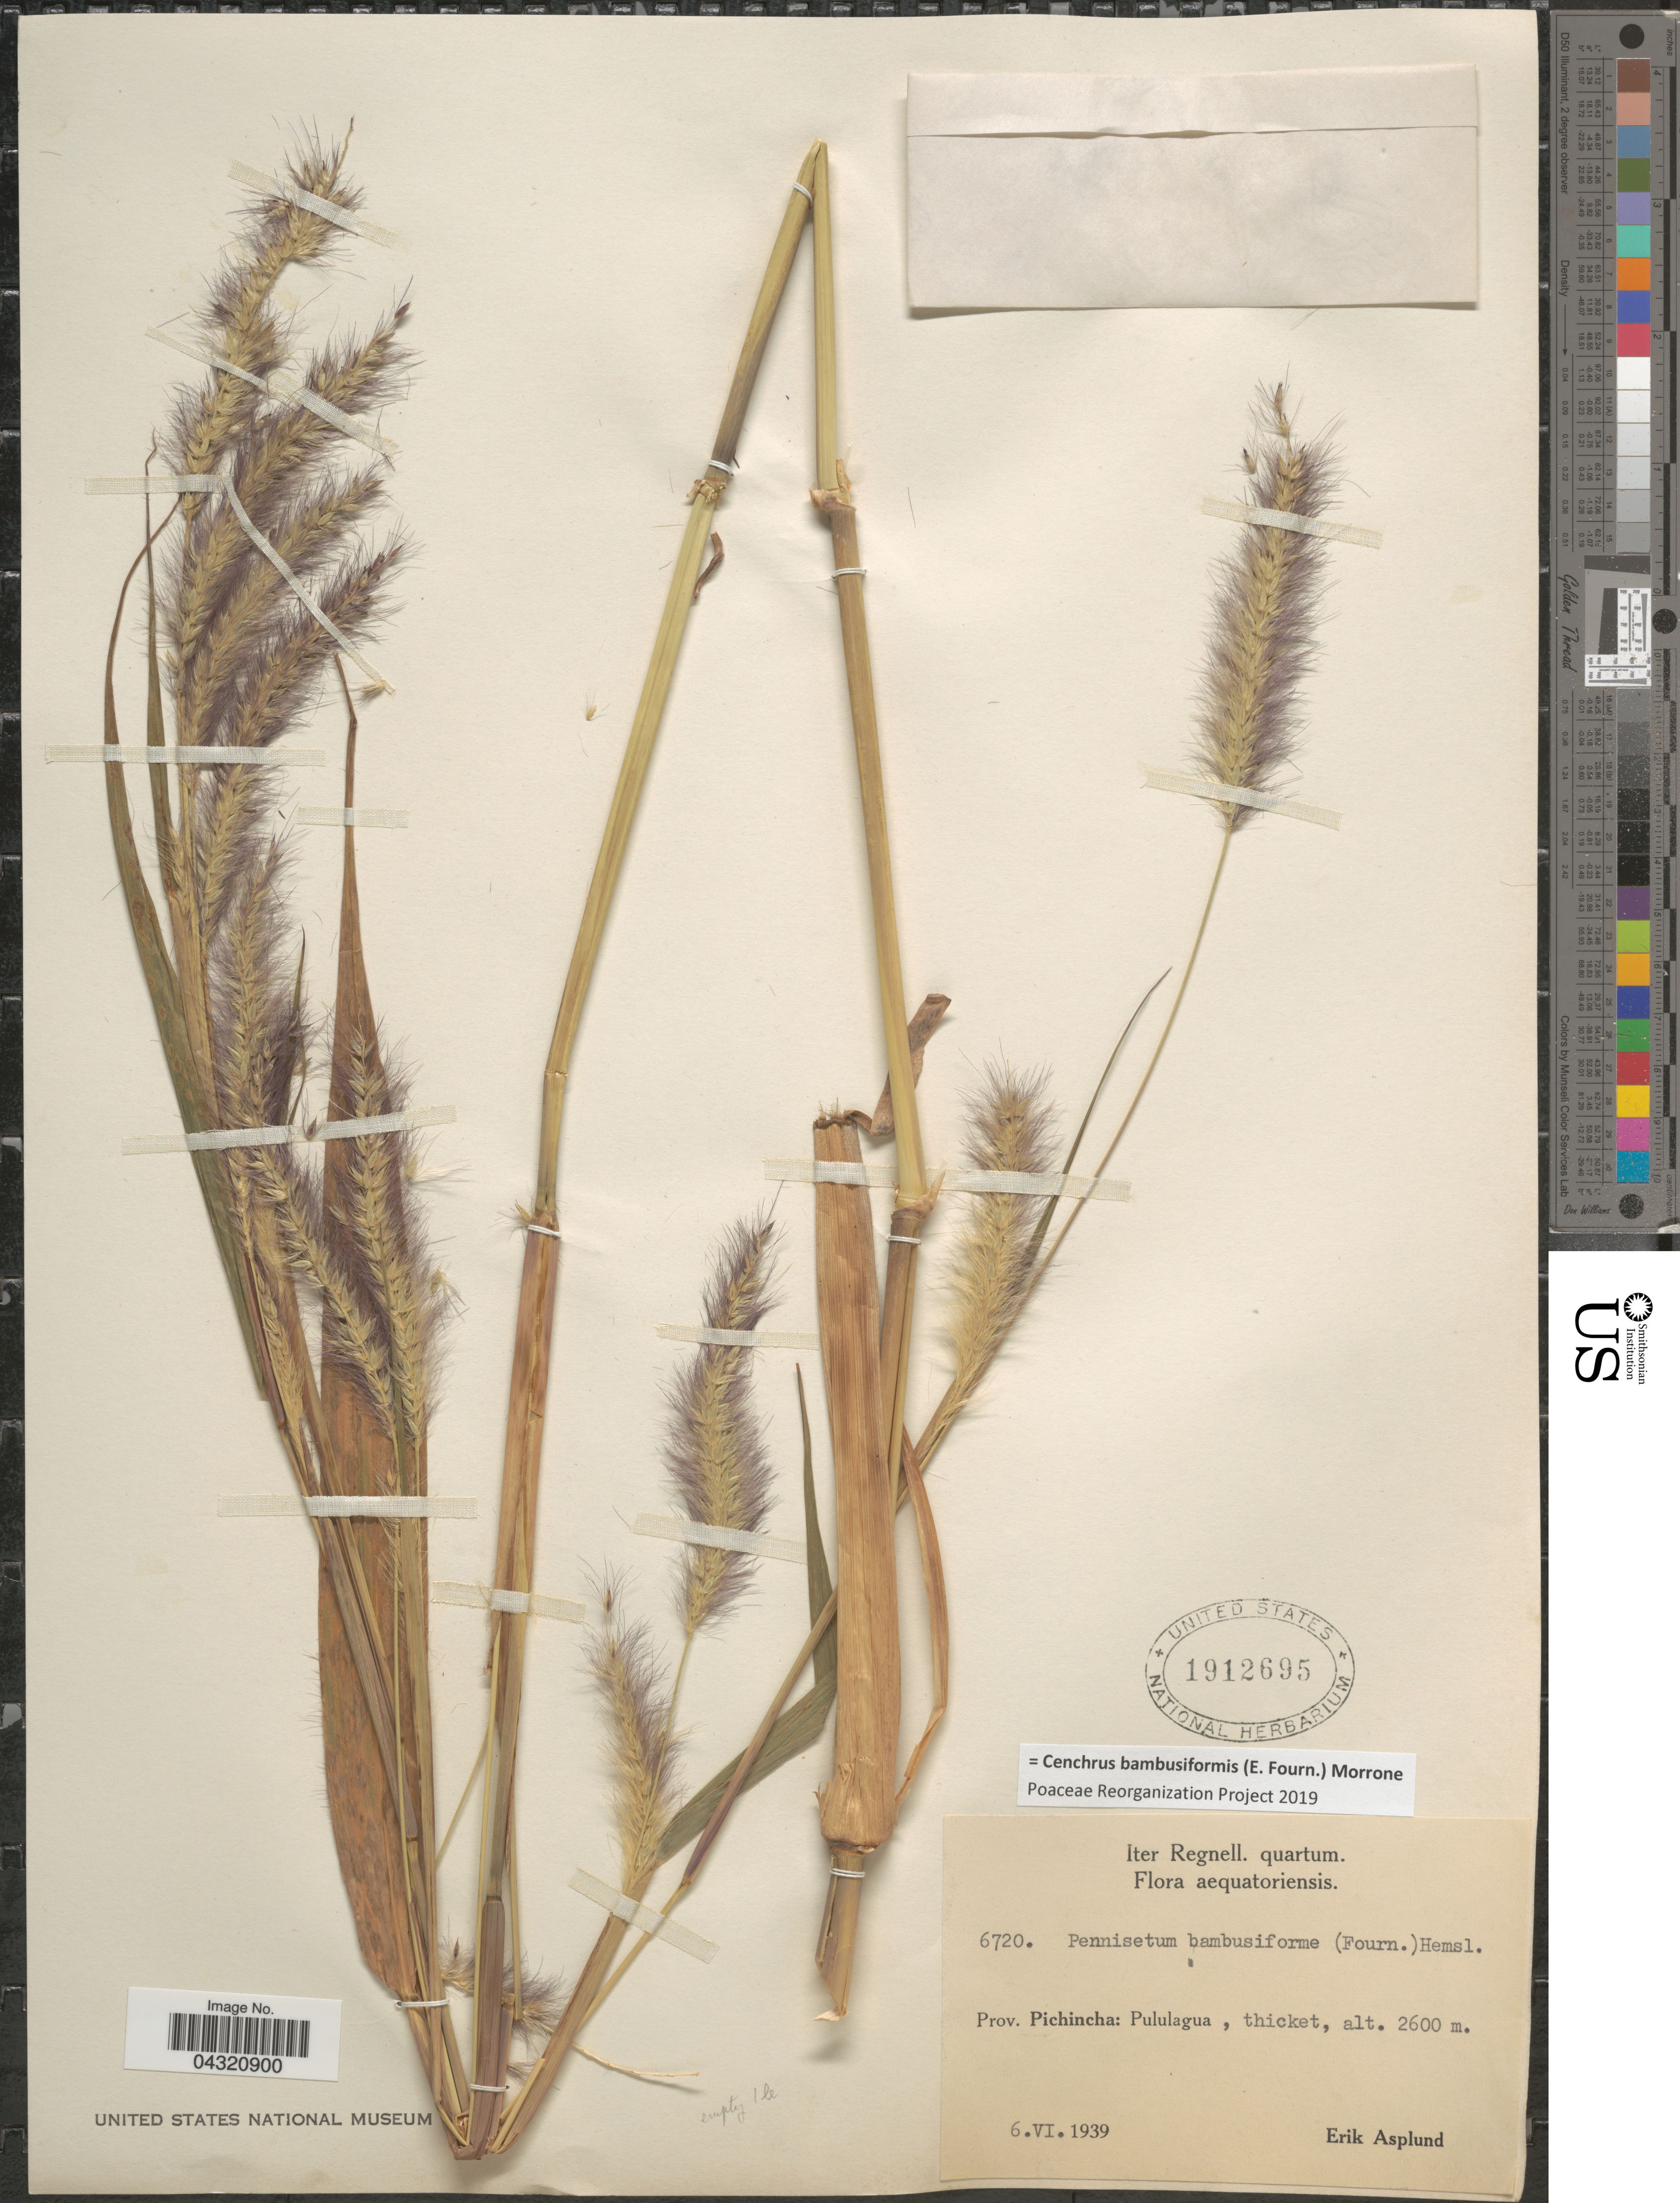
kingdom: Plantae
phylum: Tracheophyta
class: Liliopsida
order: Poales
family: Poaceae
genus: Cenchrus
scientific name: Cenchrus brownii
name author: Roem. & Schult.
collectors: E. Asplund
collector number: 6720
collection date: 1939-06-06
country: Ecuador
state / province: Pichincha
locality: Iter Regnell. quartum. Pululagua.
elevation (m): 2600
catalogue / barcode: US 1912695